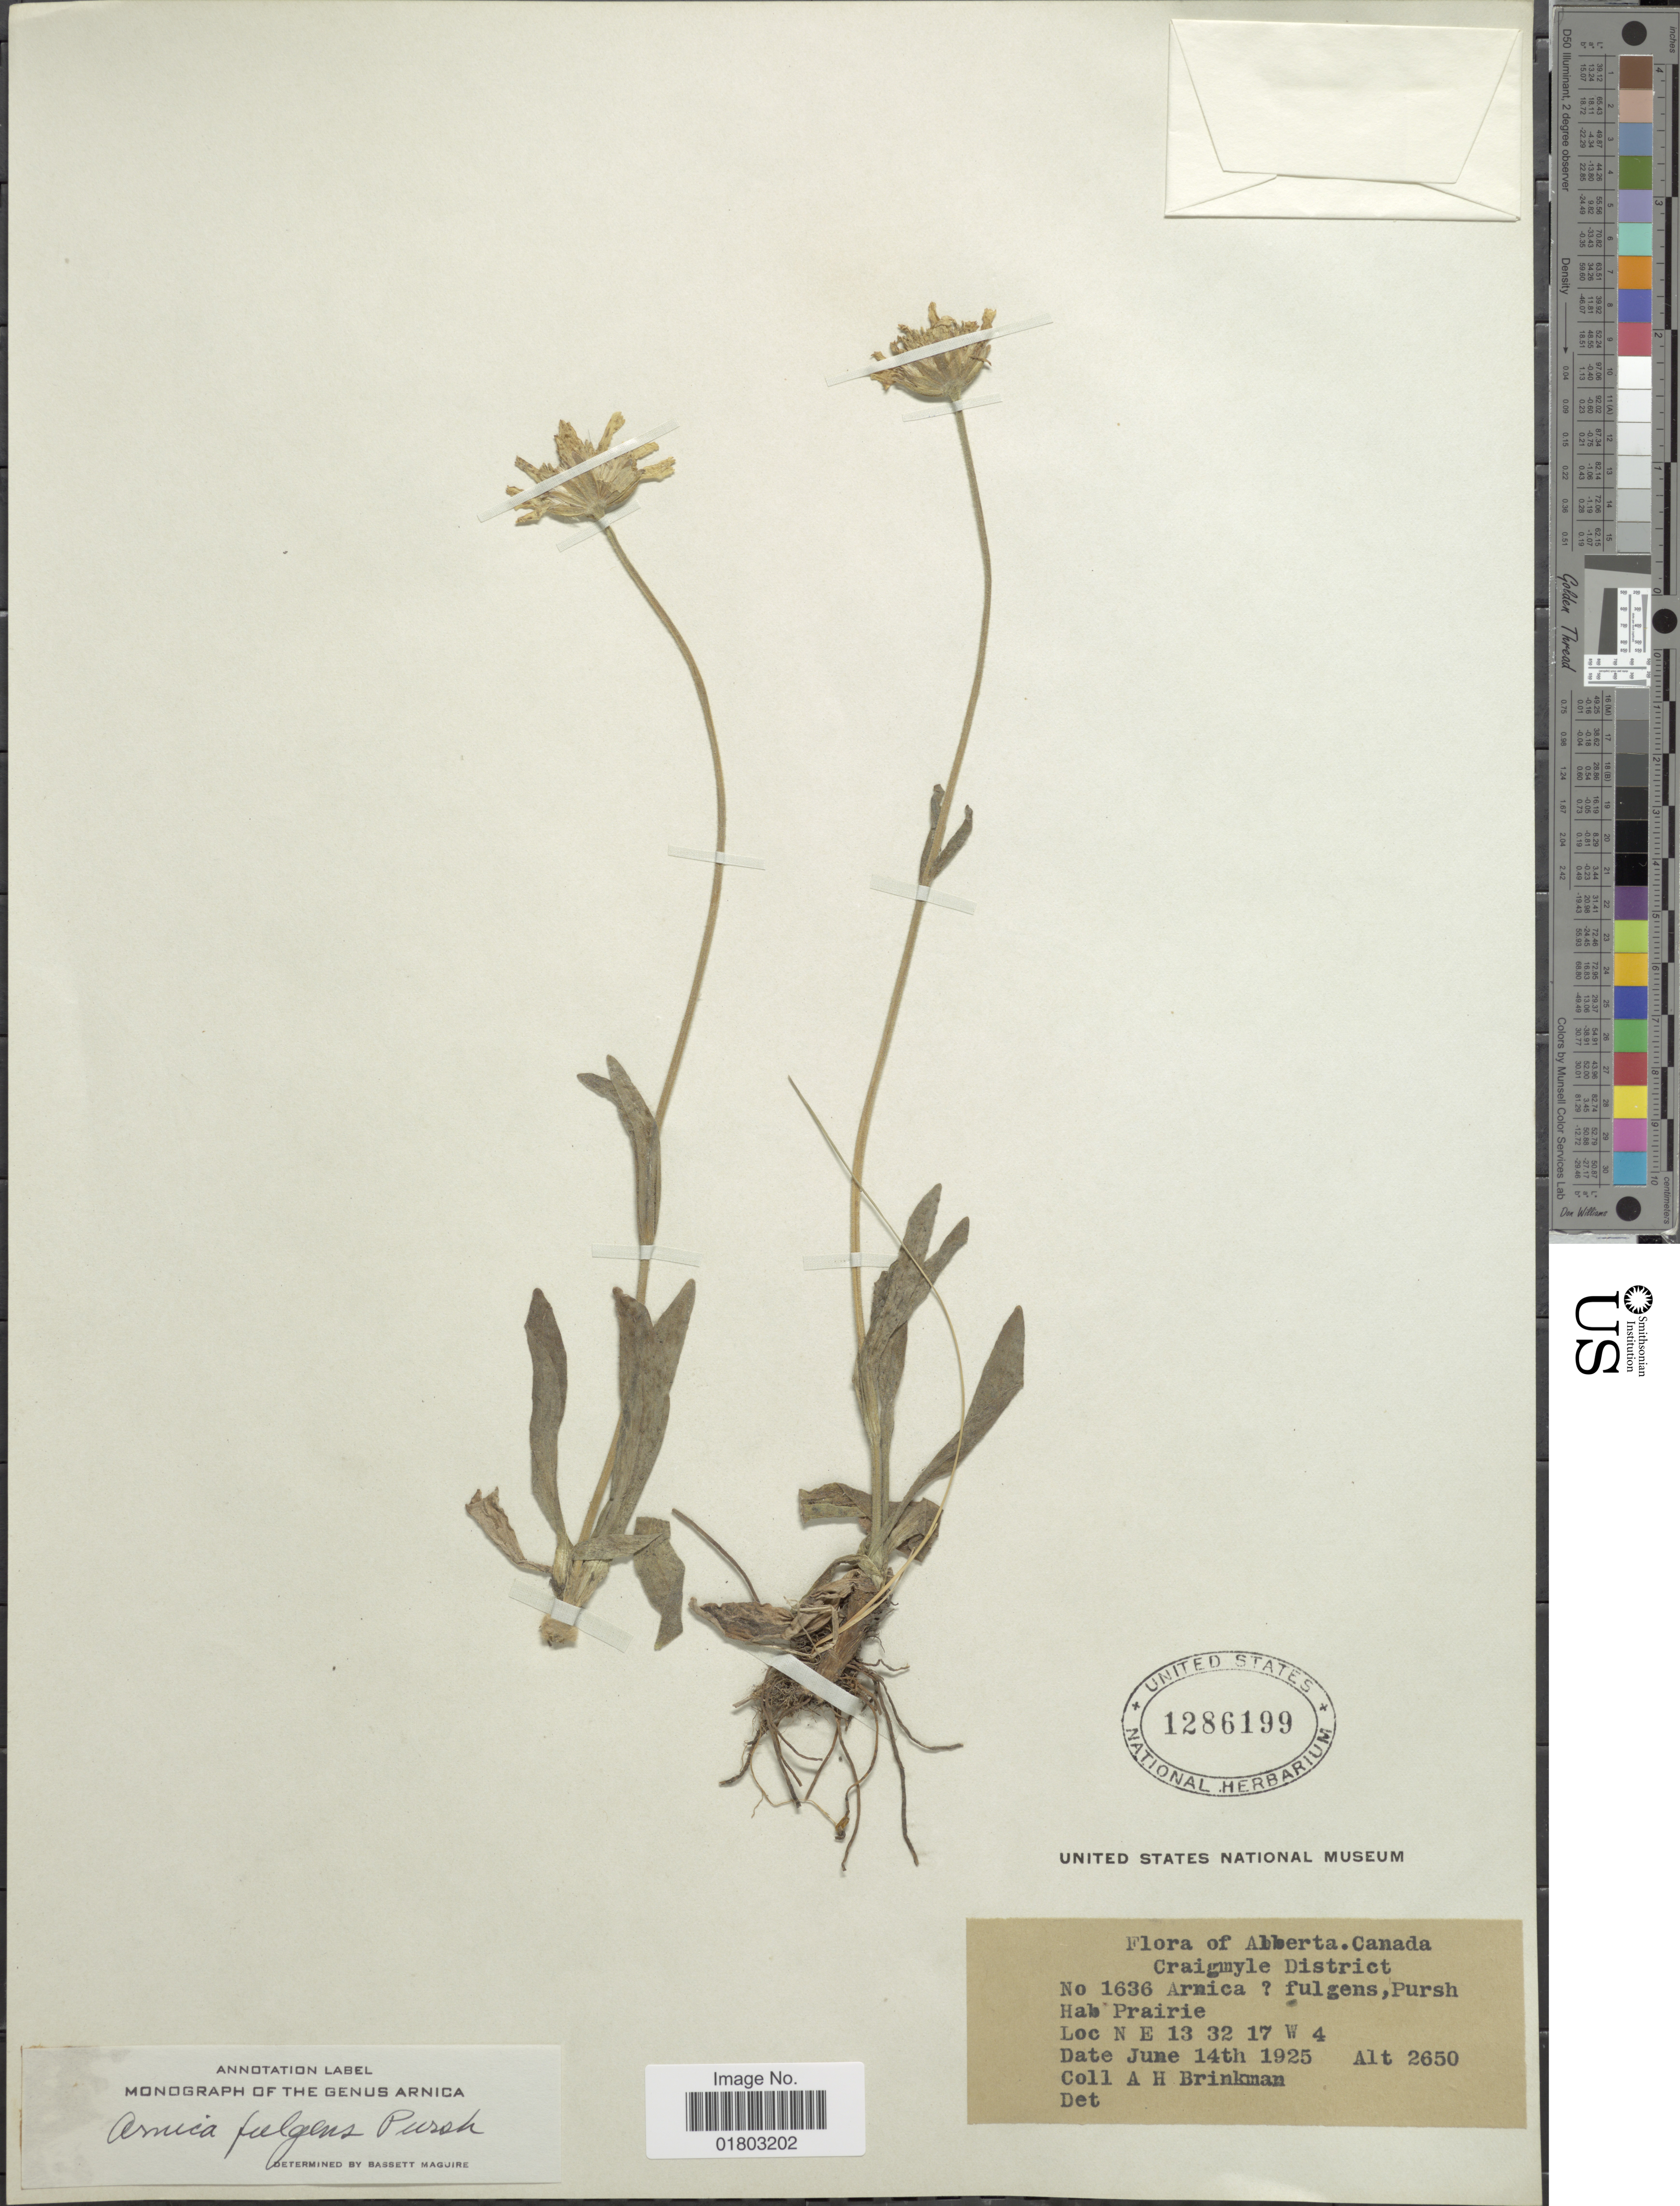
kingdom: Plantae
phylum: Tracheophyta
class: Magnoliopsida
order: Asterales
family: Asteraceae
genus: Arnica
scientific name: Arnica fulgens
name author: Pursh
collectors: A. Brinkman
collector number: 1636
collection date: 1925-06-14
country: Canada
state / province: Alberta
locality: Craigmyle District, Prairie N E 13 32 17 W 4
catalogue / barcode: US 1286199